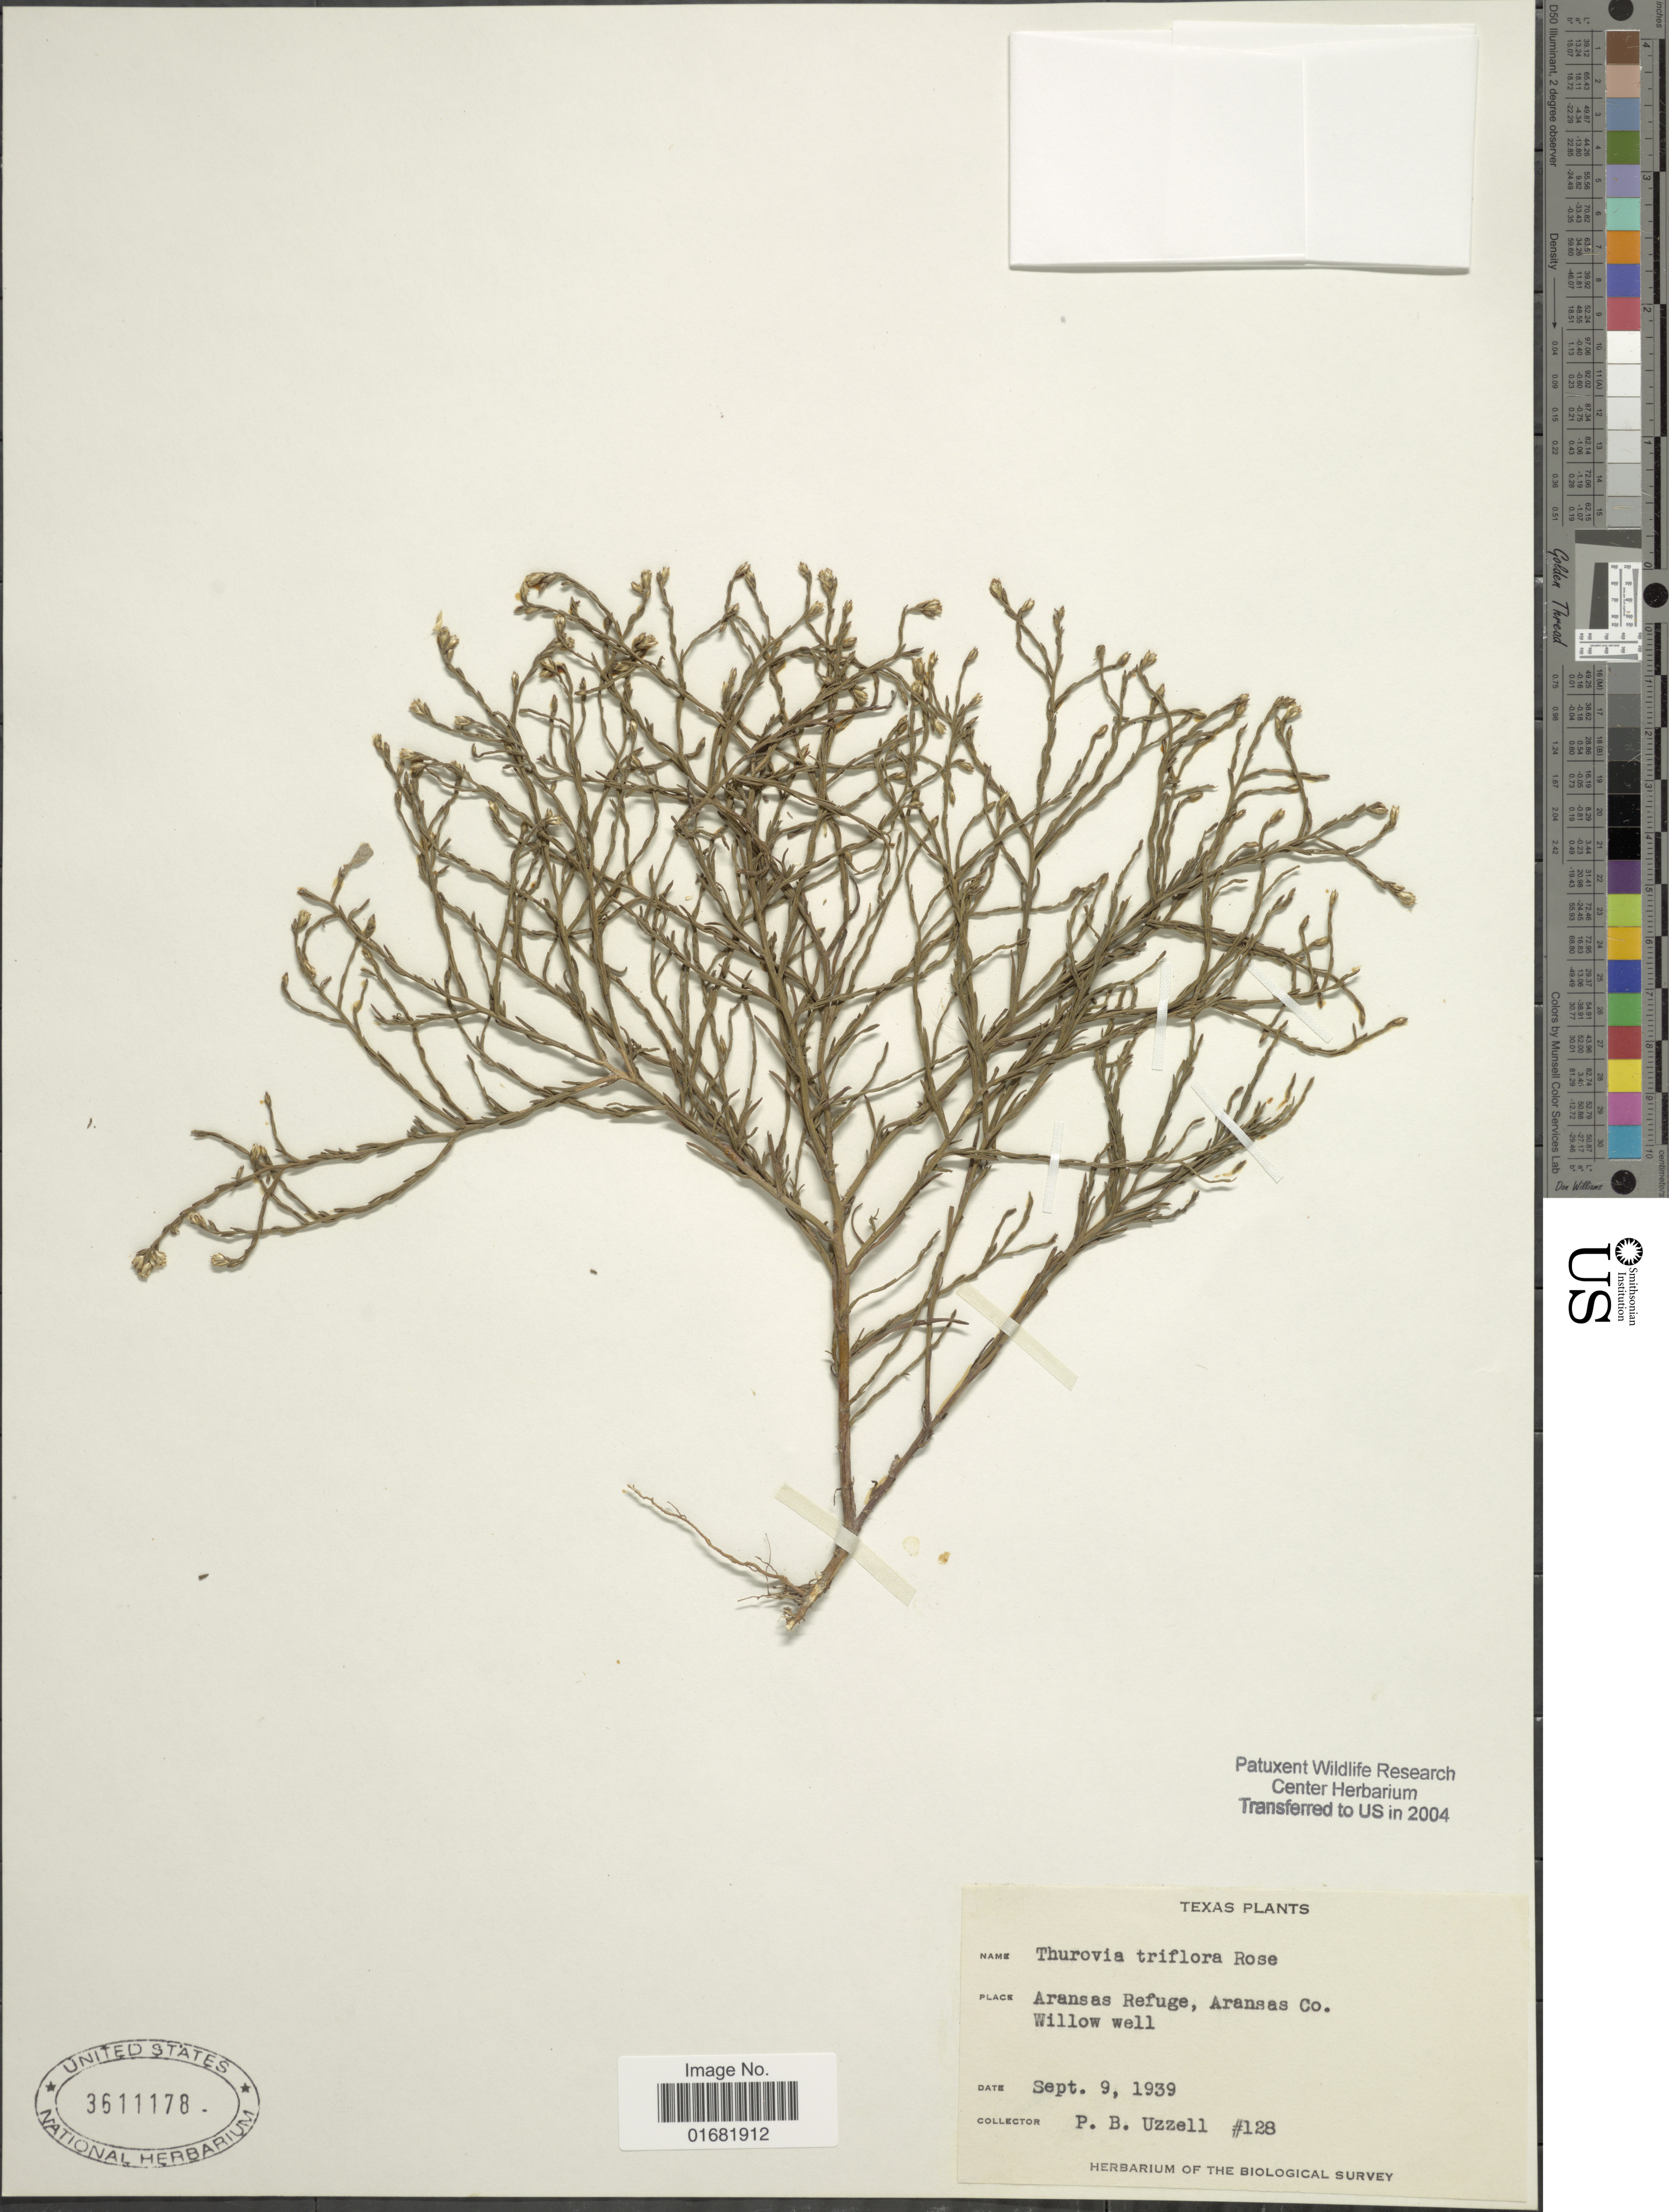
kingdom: Plantae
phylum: Tracheophyta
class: Magnoliopsida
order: Asterales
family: Asteraceae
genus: Thurovia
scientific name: Thurovia triflora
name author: Rose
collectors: P. Uzzell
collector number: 128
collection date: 1939-09-09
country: United States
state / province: Texas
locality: Aransas Refuge, Aransas Co. Willow well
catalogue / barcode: US 3611178